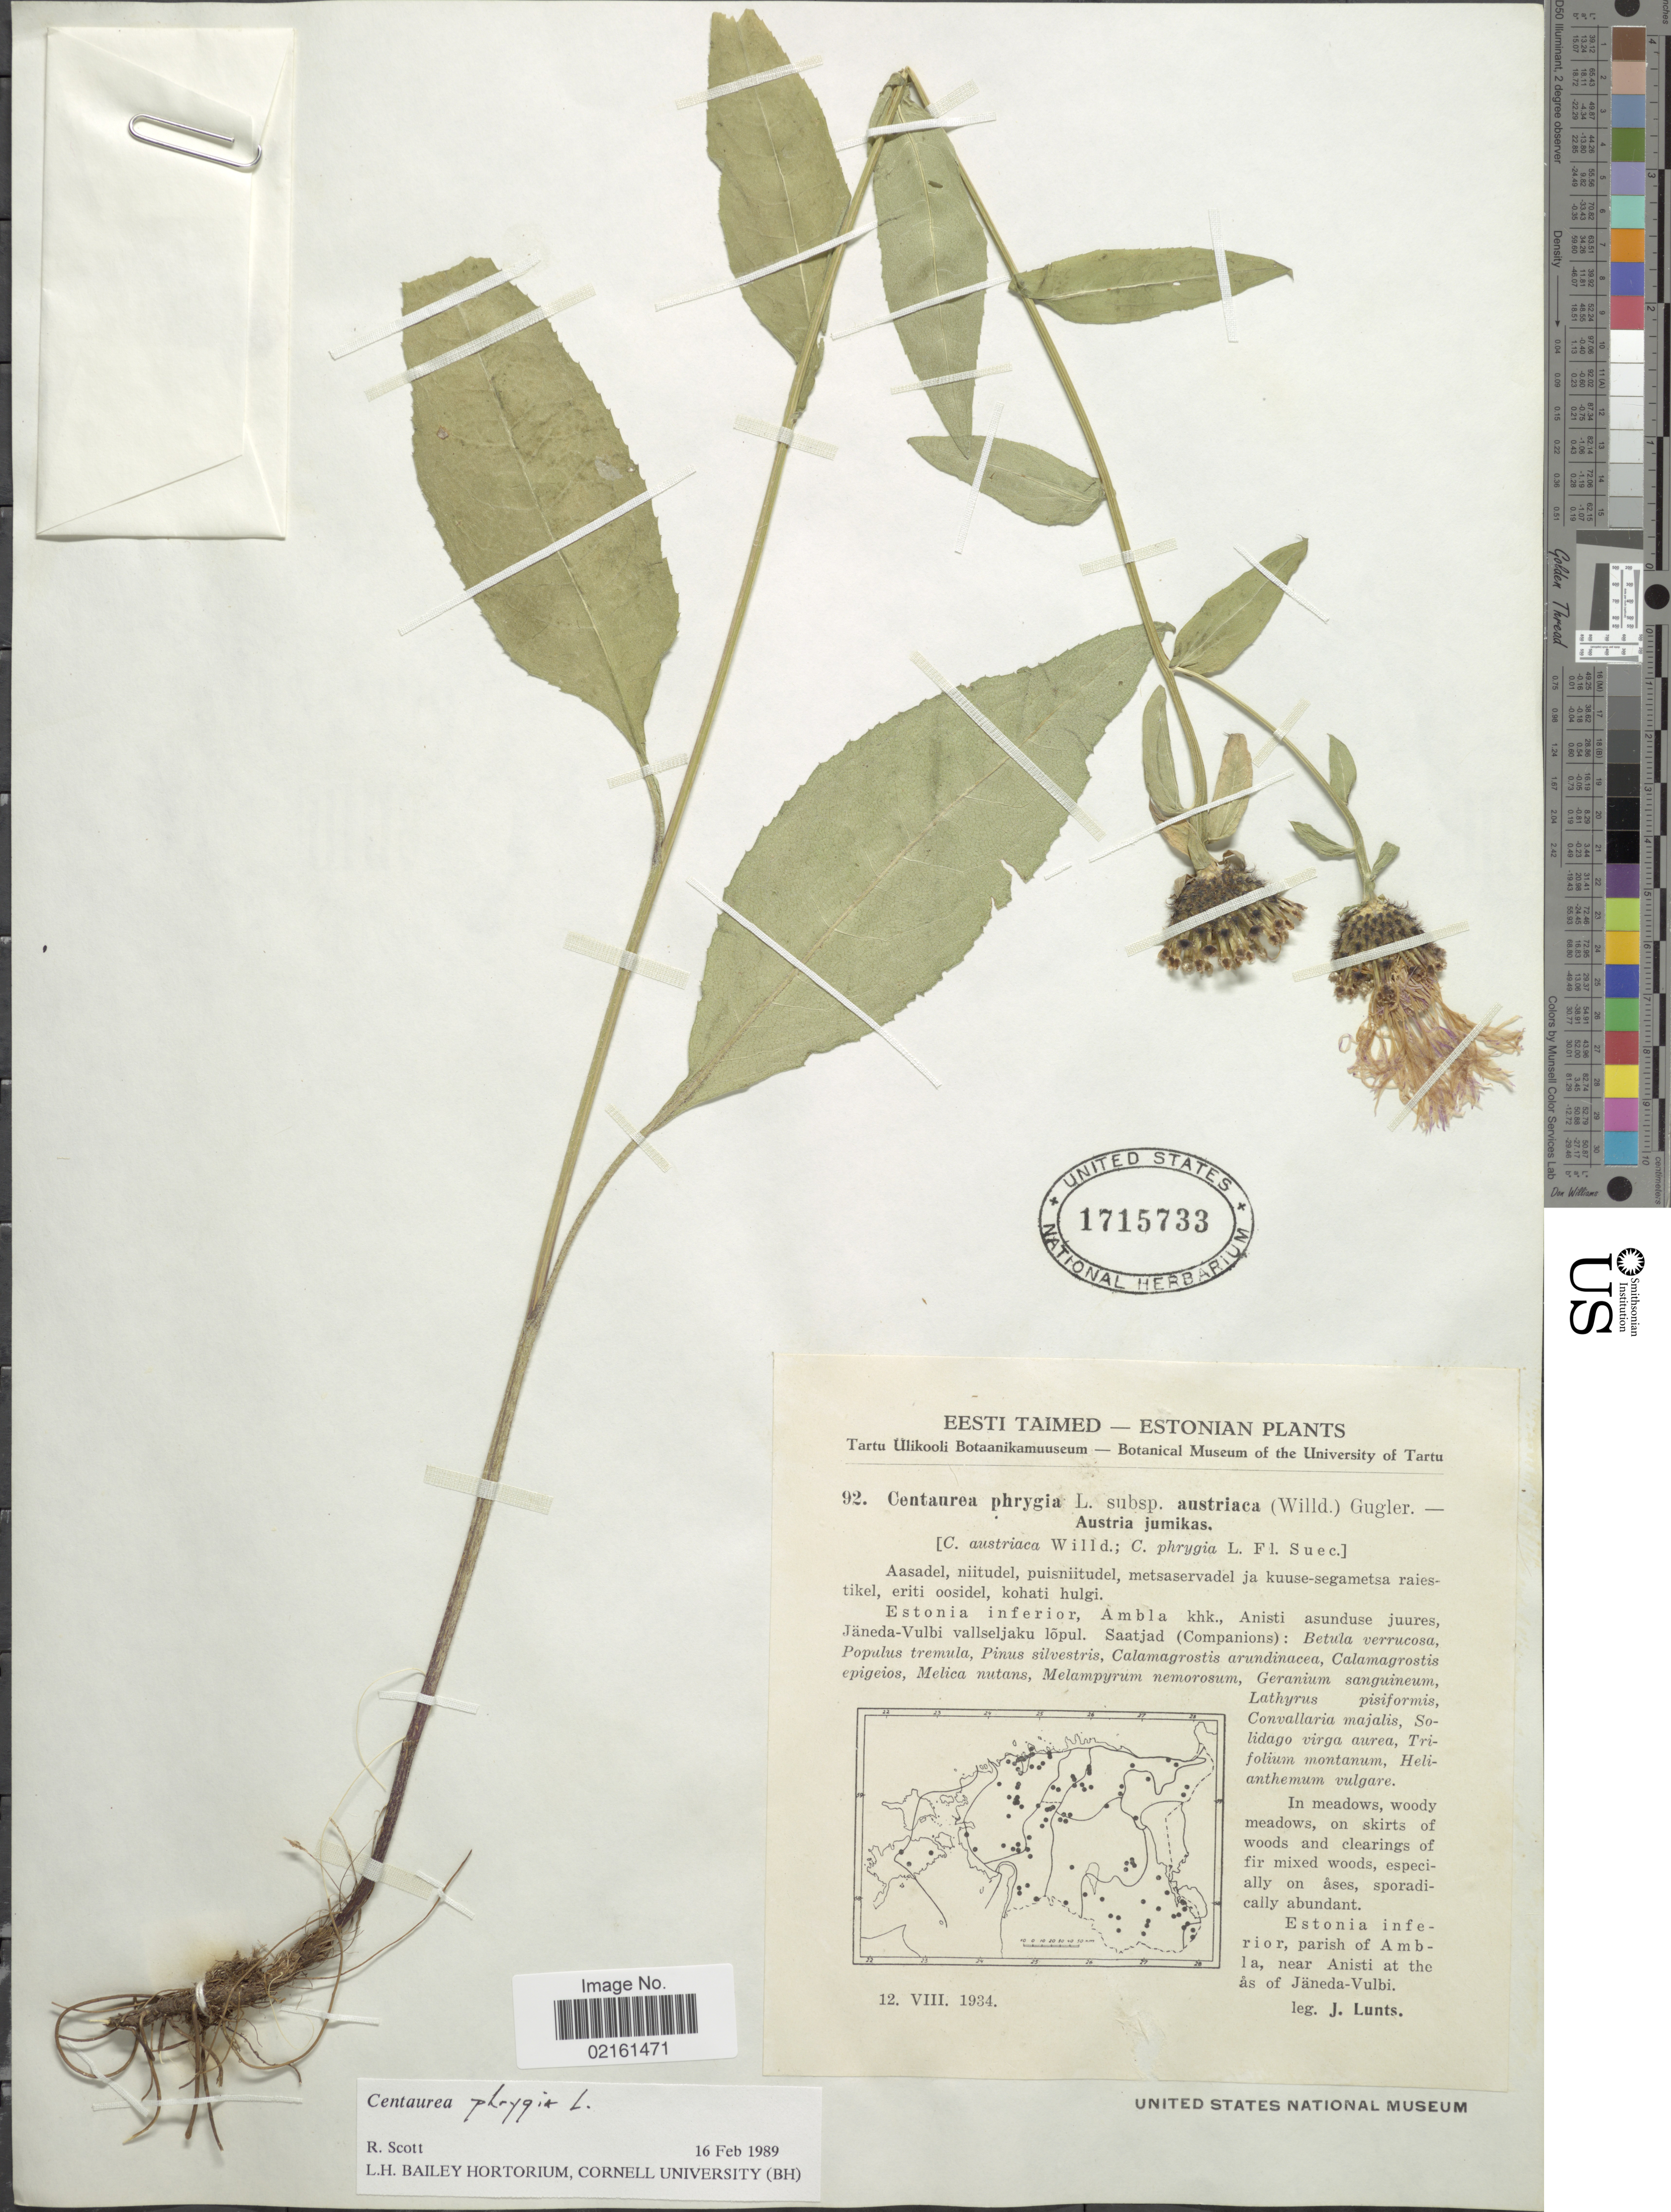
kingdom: Plantae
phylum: Tracheophyta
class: Magnoliopsida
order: Asterales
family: Asteraceae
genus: Centaurea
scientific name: Centaurea phrygia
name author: L.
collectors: J. Lunts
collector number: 92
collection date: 1934-08-12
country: Estonia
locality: Estonia inferior, parish of Ambla, near Anisti at the as of Janeda-Vulbi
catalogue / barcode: US 1715733